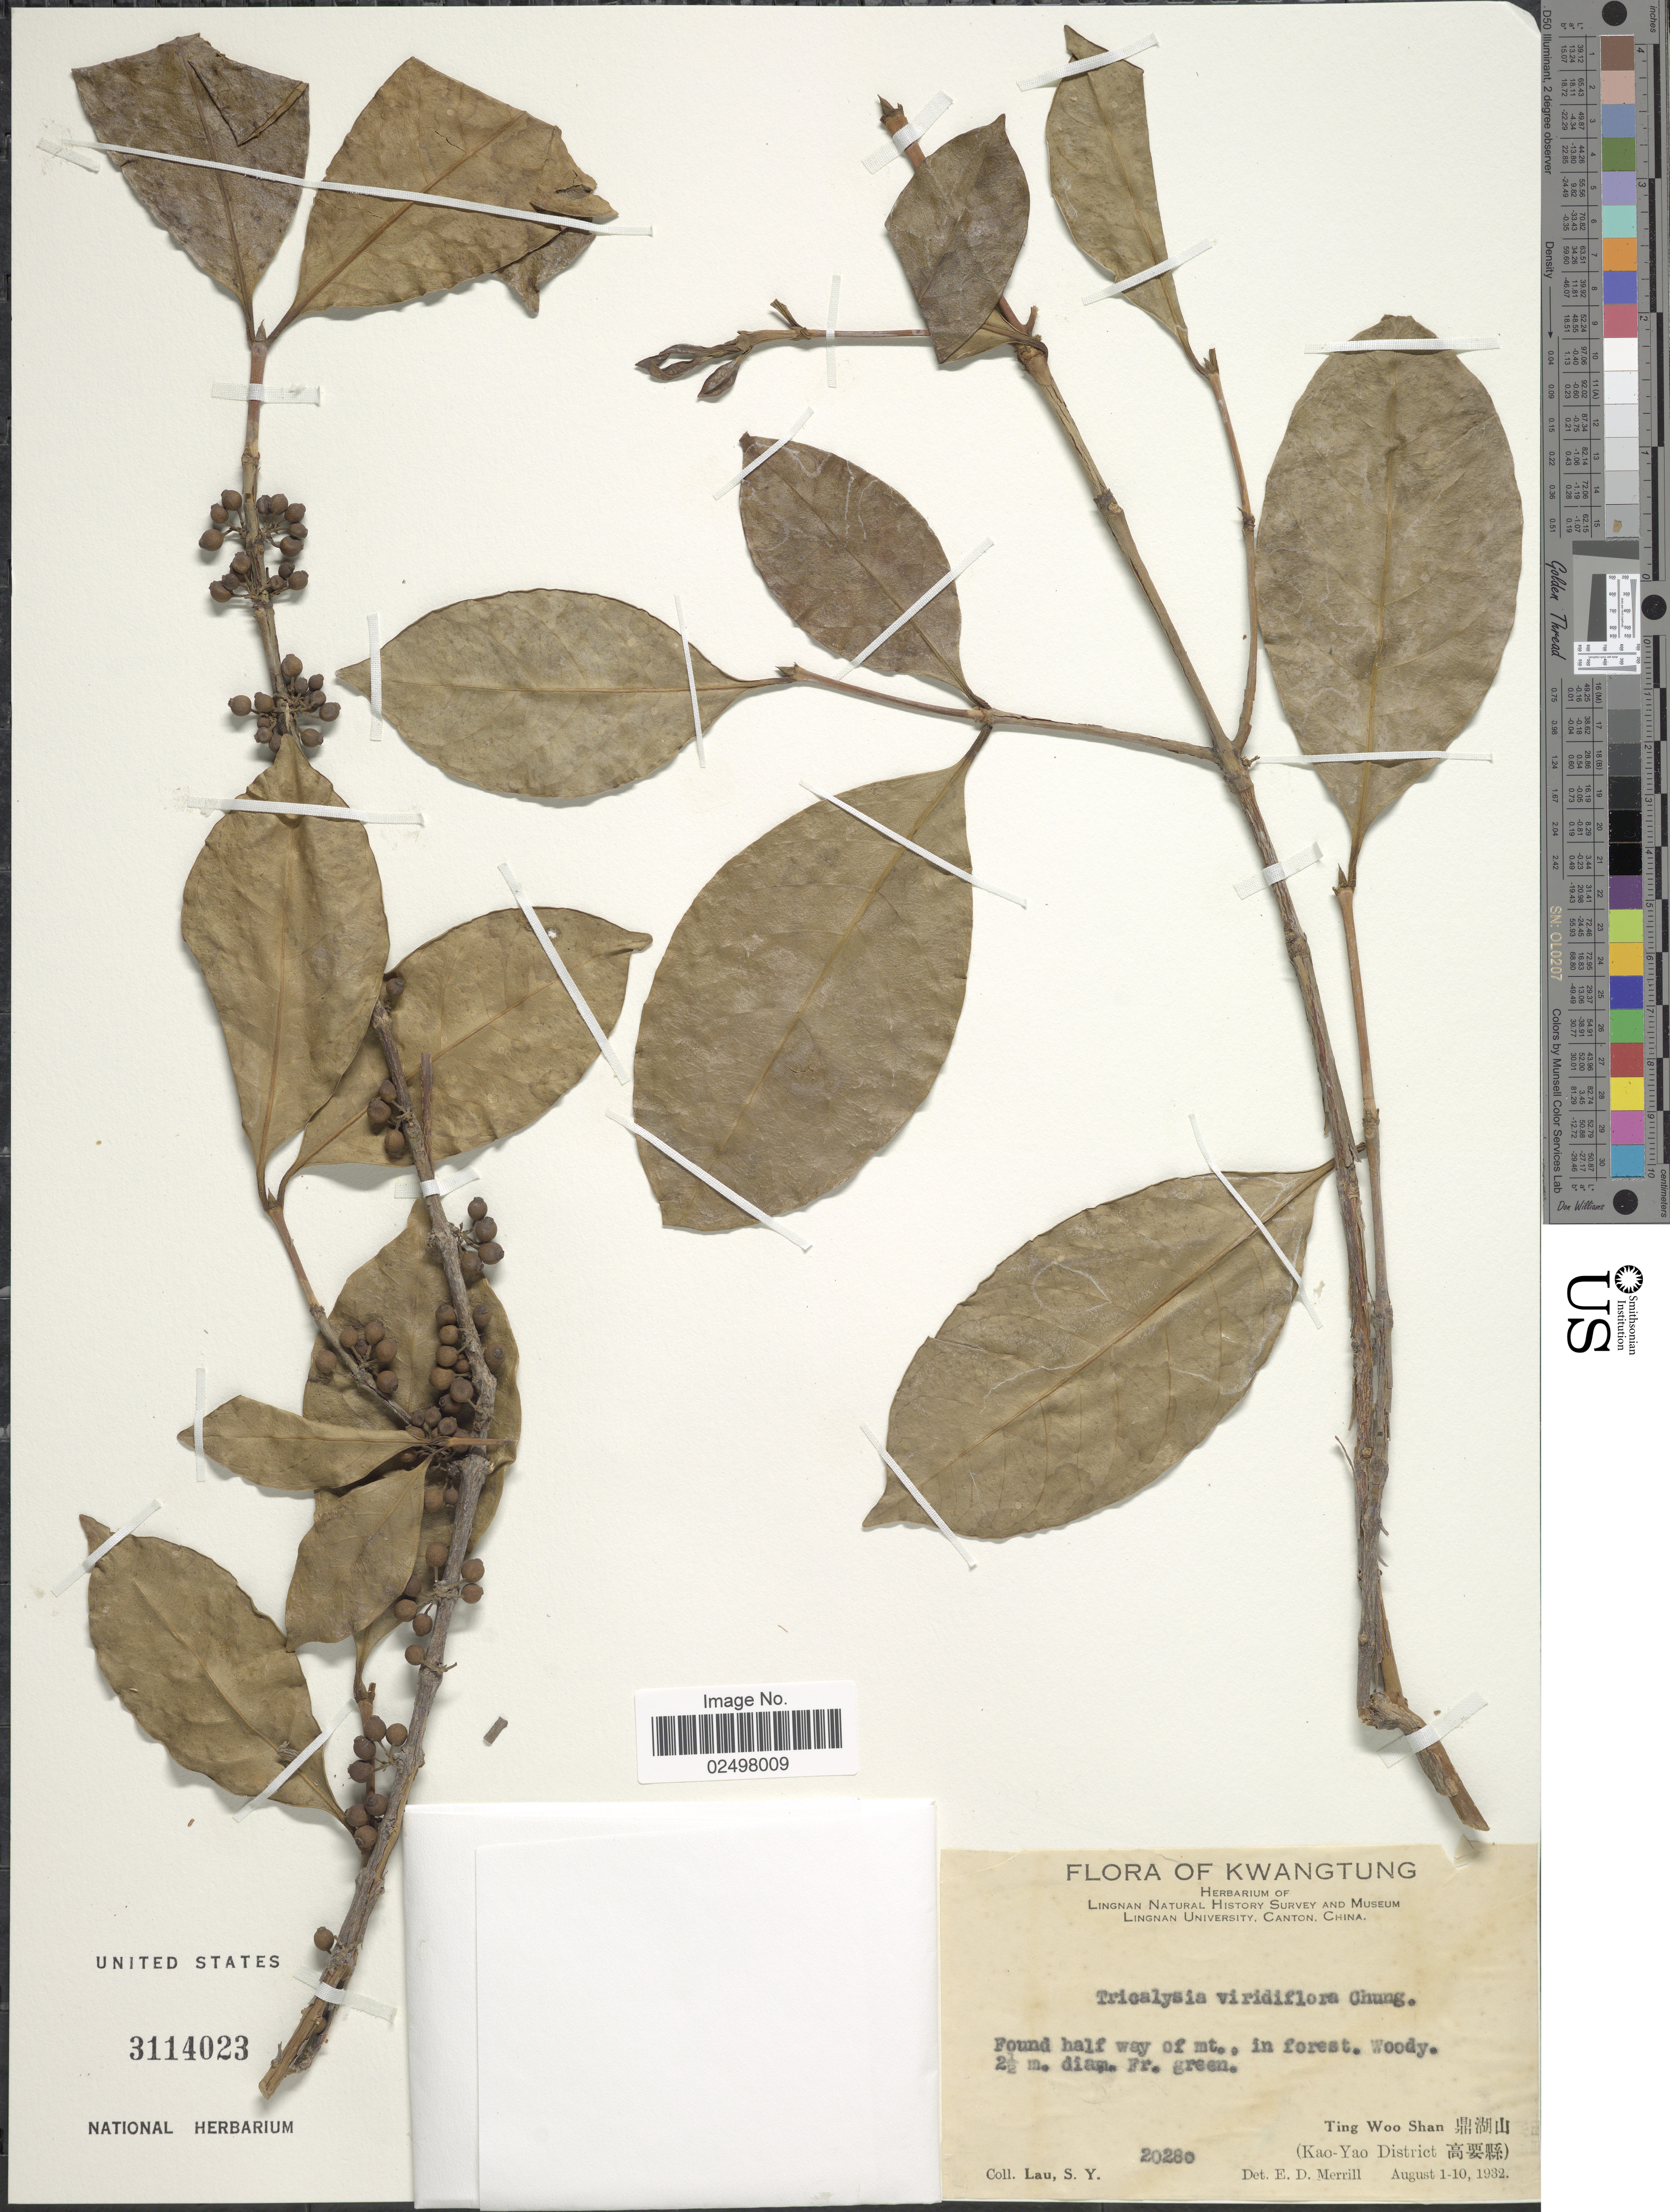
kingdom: Plantae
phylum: Tracheophyta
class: Magnoliopsida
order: Gentianales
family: Rubiaceae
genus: Tricalysia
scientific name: Tricalysia dubia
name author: (Lindl.) Ohwi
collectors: S. Y. Lau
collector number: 20280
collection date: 1932-08-01/1932-08-10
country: China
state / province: Guangdong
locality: Kwangtung, found half way of mt., in forest, Ting Woo Shan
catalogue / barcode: US 3114023